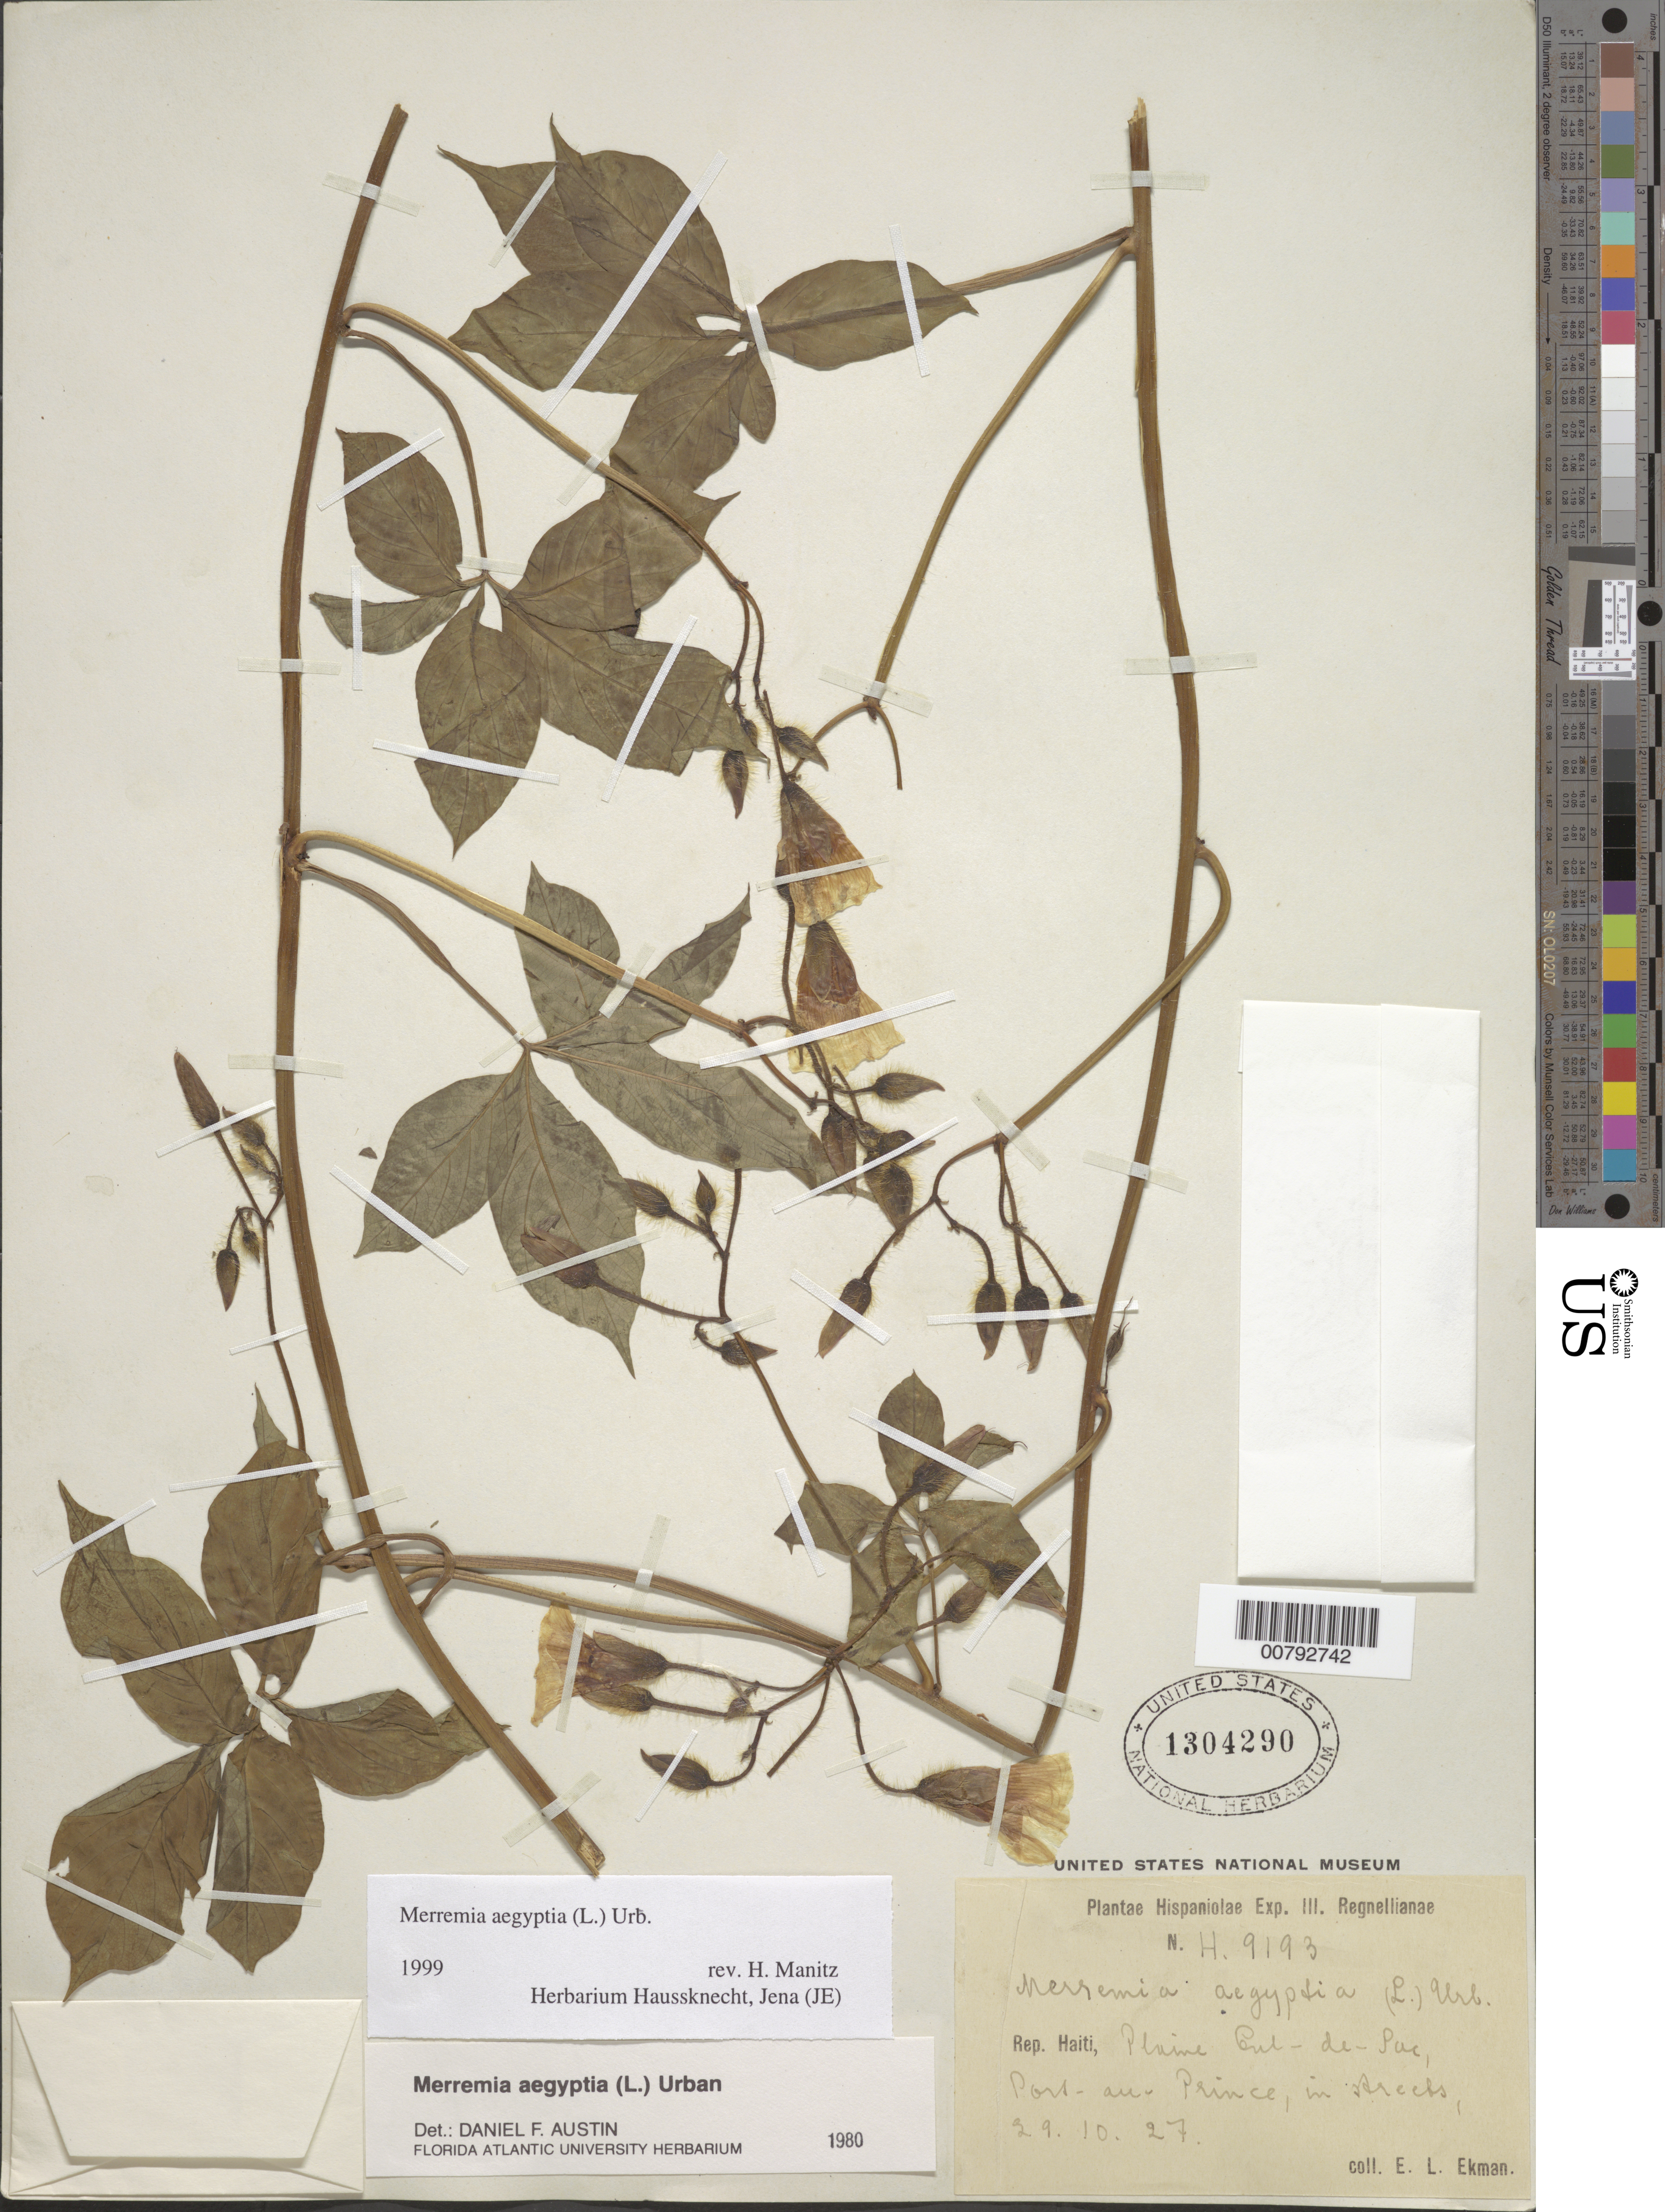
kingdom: Plantae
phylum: Tracheophyta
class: Magnoliopsida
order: Solanales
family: Convolvulaceae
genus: Distimake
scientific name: Distimake aegyptius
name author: (L.) A. R. Simões & Staples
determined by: Strong, Mark T., (BOT), Smithsonian Institution - National Museum of Natural History (UNITED STATES)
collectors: E. L. Ekman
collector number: H 9193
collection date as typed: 29 Oct 1927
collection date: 1927-10-29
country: Haiti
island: Hispaniola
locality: Plaine Cul-de-Sac, Port-au-Prince.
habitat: In "arechs".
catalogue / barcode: US 1304290